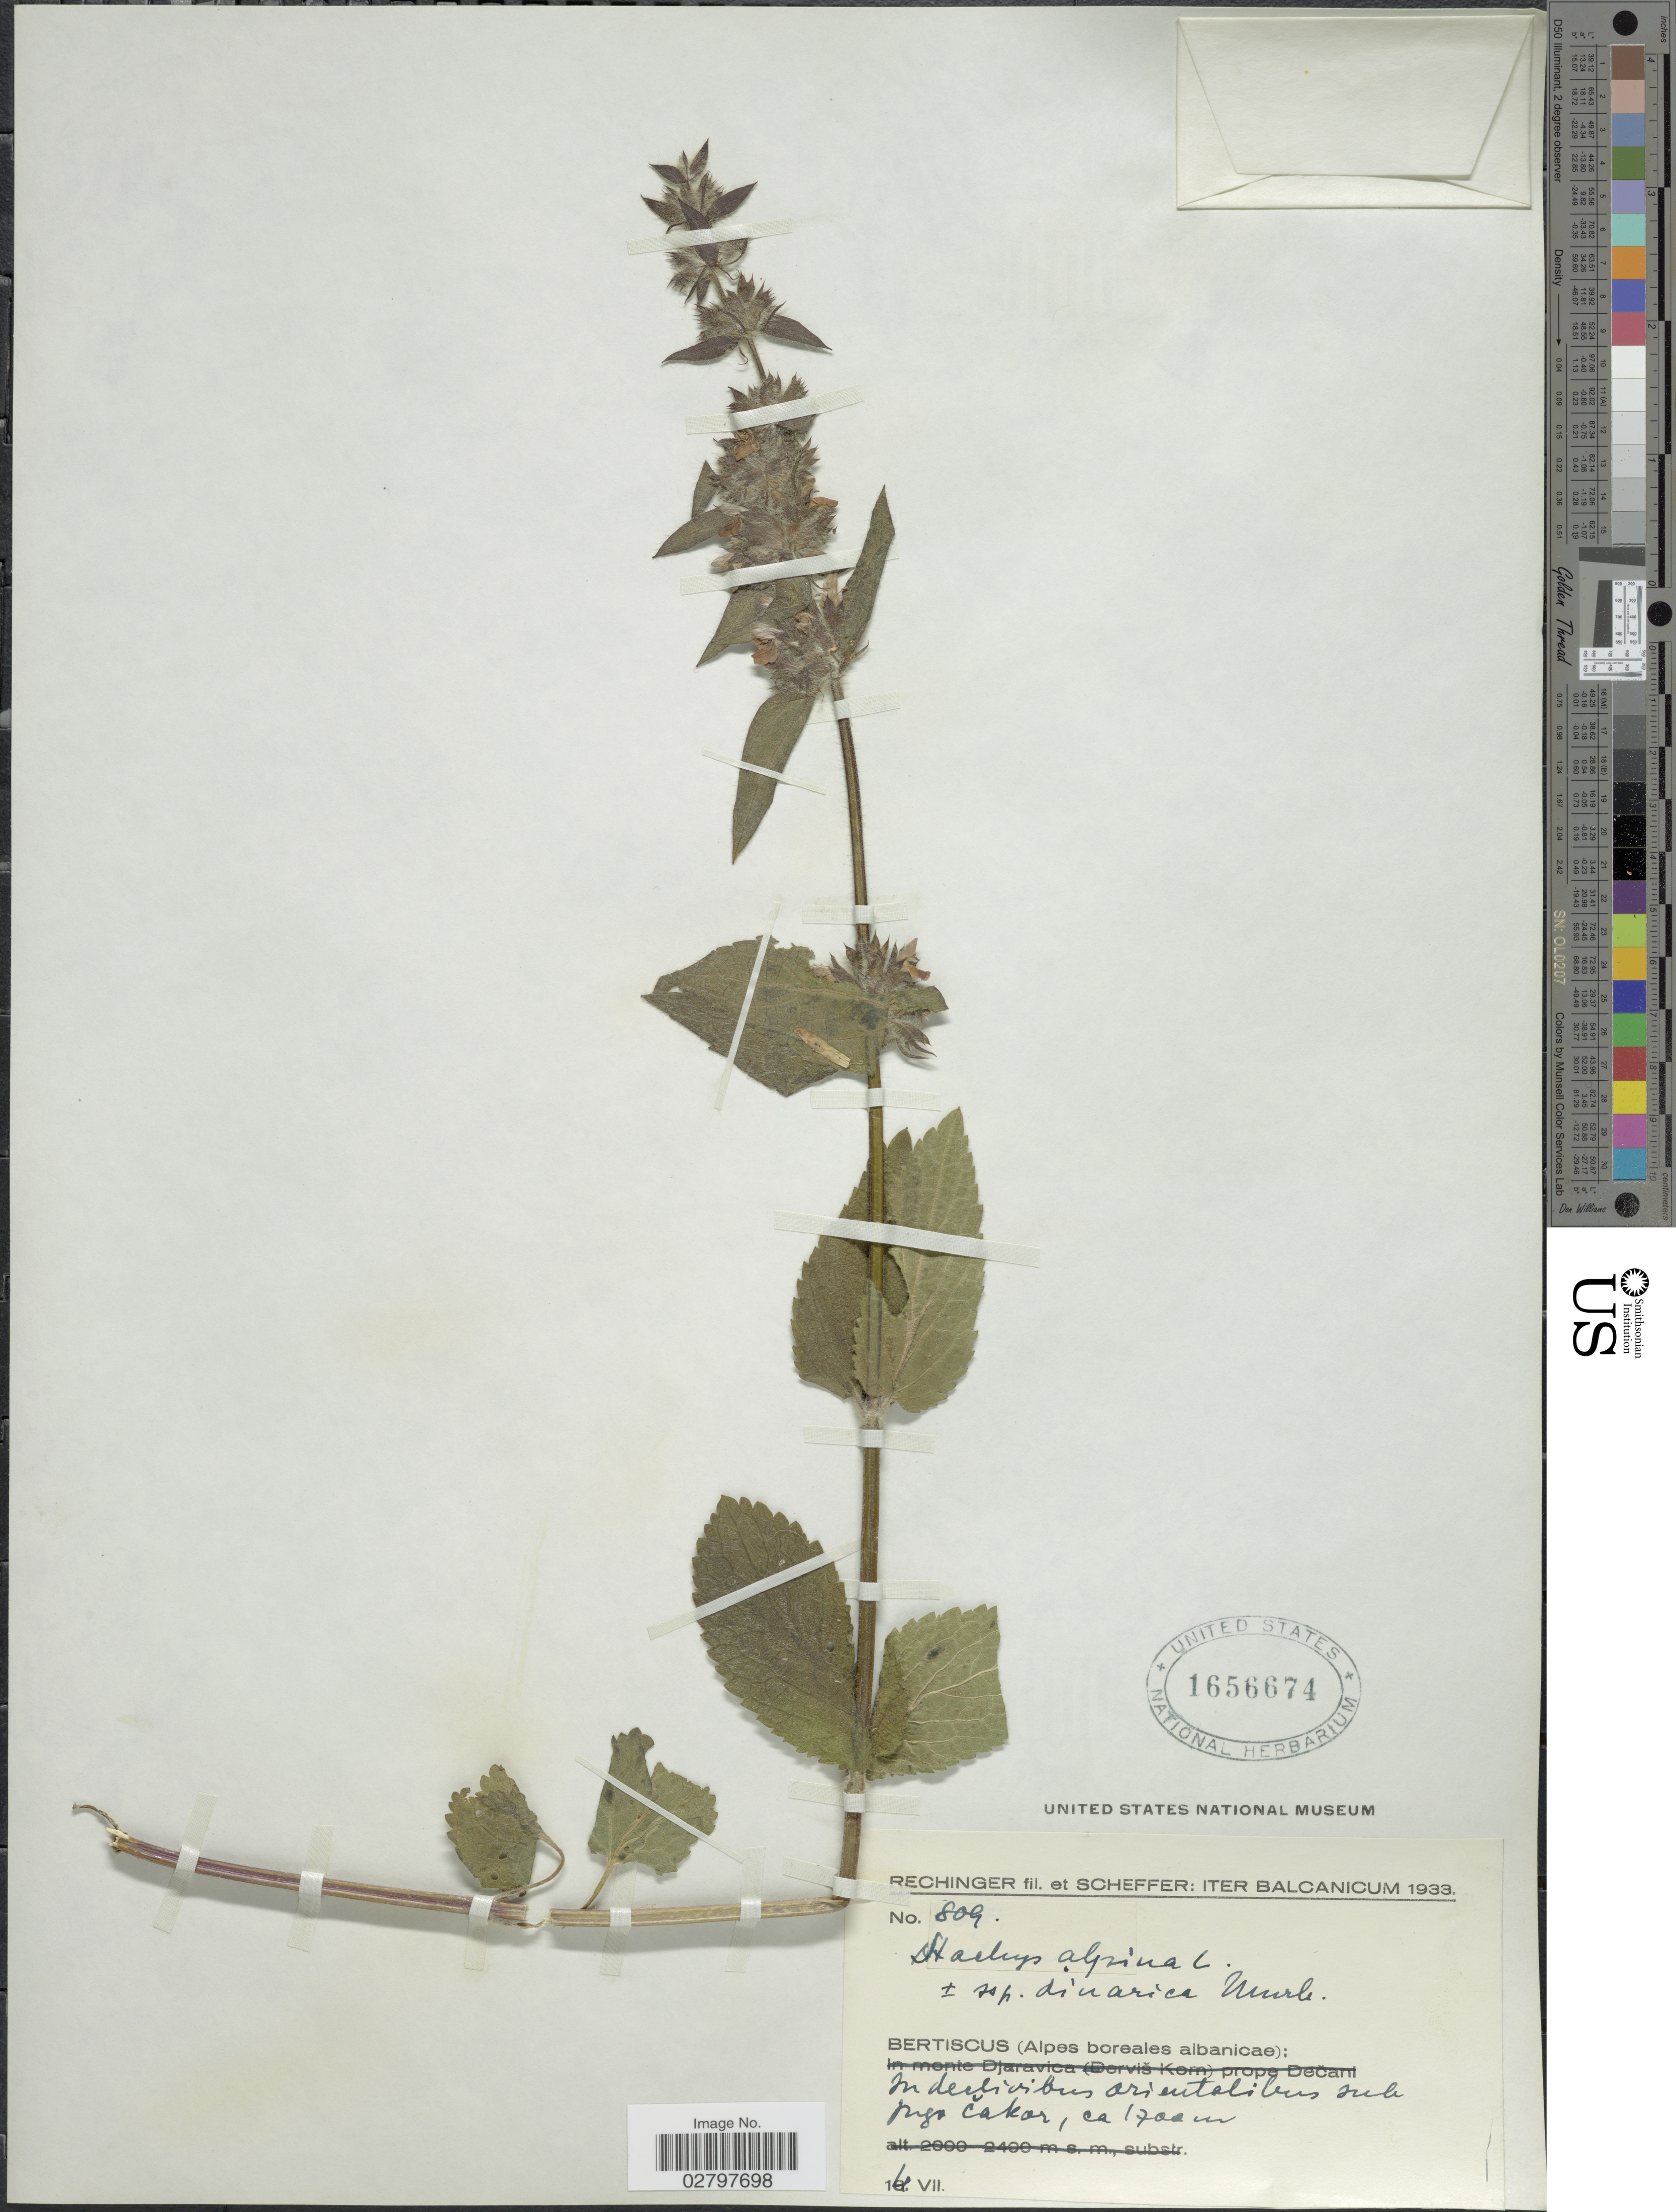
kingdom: Plantae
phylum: Tracheophyta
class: Magnoliopsida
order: Lamiales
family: Lamiaceae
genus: Stachys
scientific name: Stachys alpina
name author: L.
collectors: -- Rechinger & Scheffer, --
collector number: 809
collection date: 1933-07-14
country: Turkmenistan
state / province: Balkan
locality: Balcanicum. Bertiscus (Alpes boreales albanicae), In declivibus orientalibus sub pigo Cakar [interpreted]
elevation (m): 1700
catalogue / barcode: US 1656674